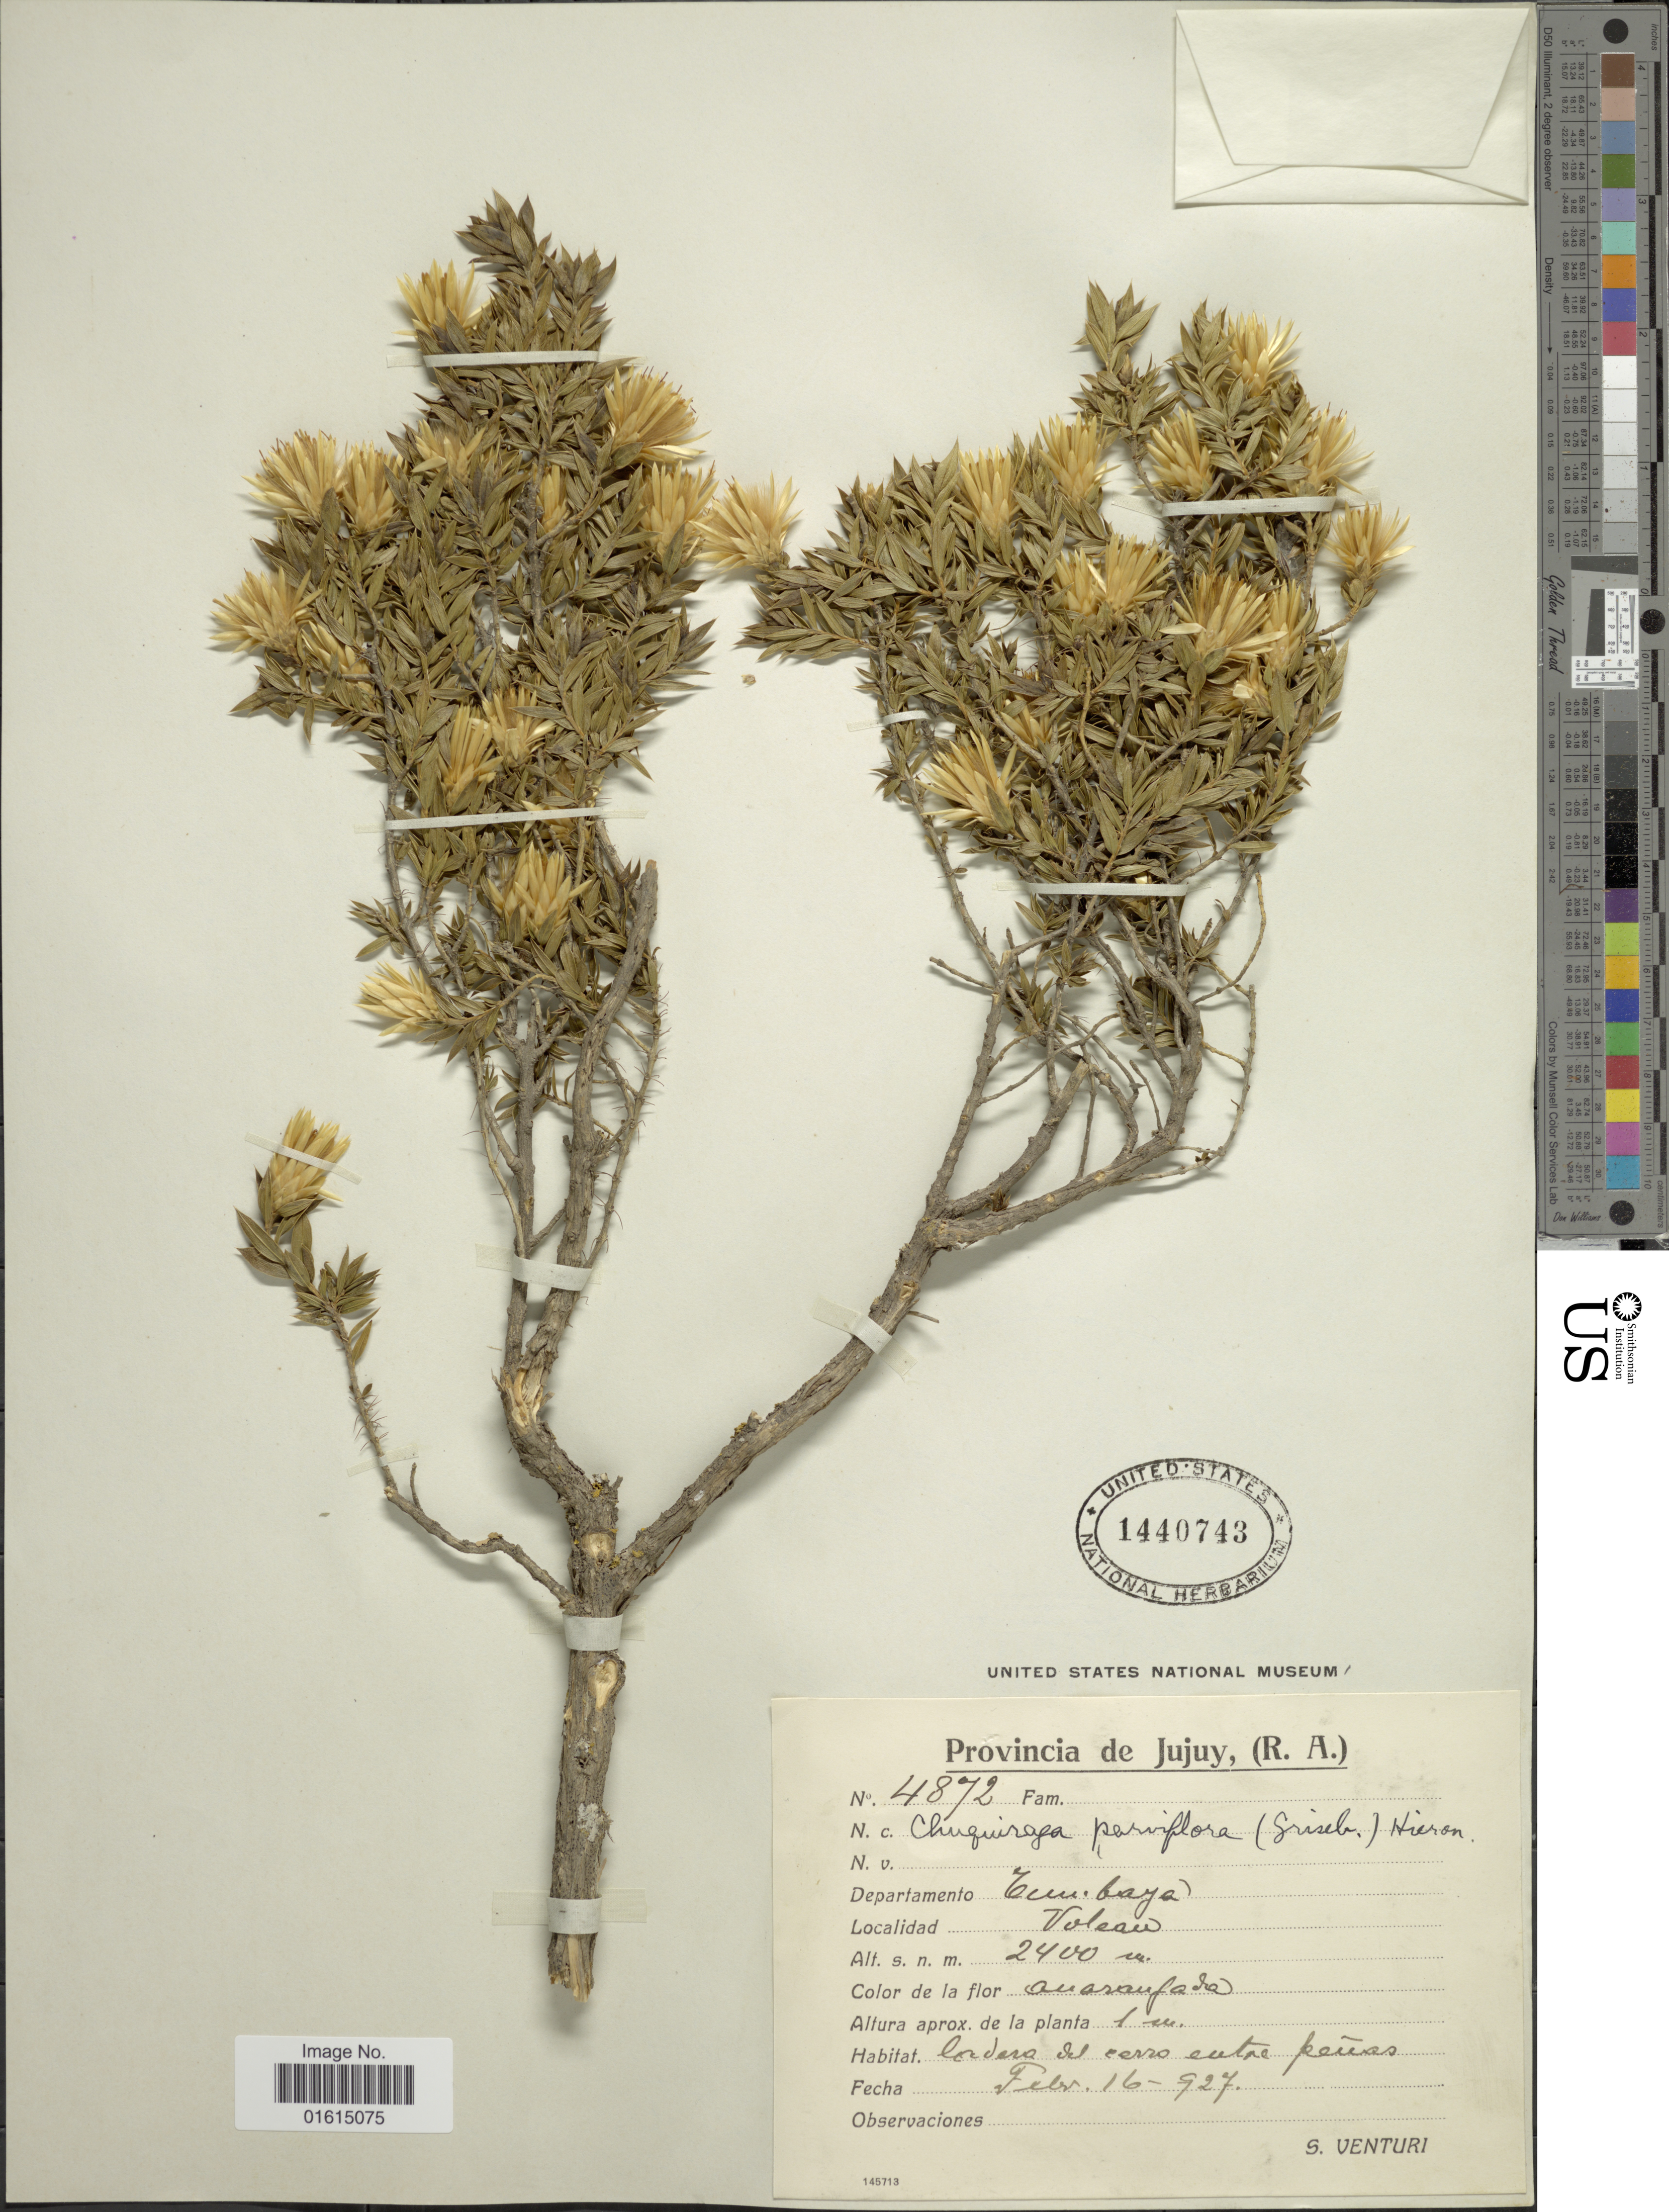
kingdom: Plantae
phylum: Tracheophyta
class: Magnoliopsida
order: Asterales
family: Asteraceae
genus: Chuquiraga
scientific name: Chuquiraga parviflora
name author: (Griseb.) Hieron.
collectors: S. Venturi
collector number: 4872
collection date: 1927-02-16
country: Argentina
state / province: Jujuy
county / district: Tumbaya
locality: Volcan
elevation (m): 2400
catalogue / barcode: US 1440743